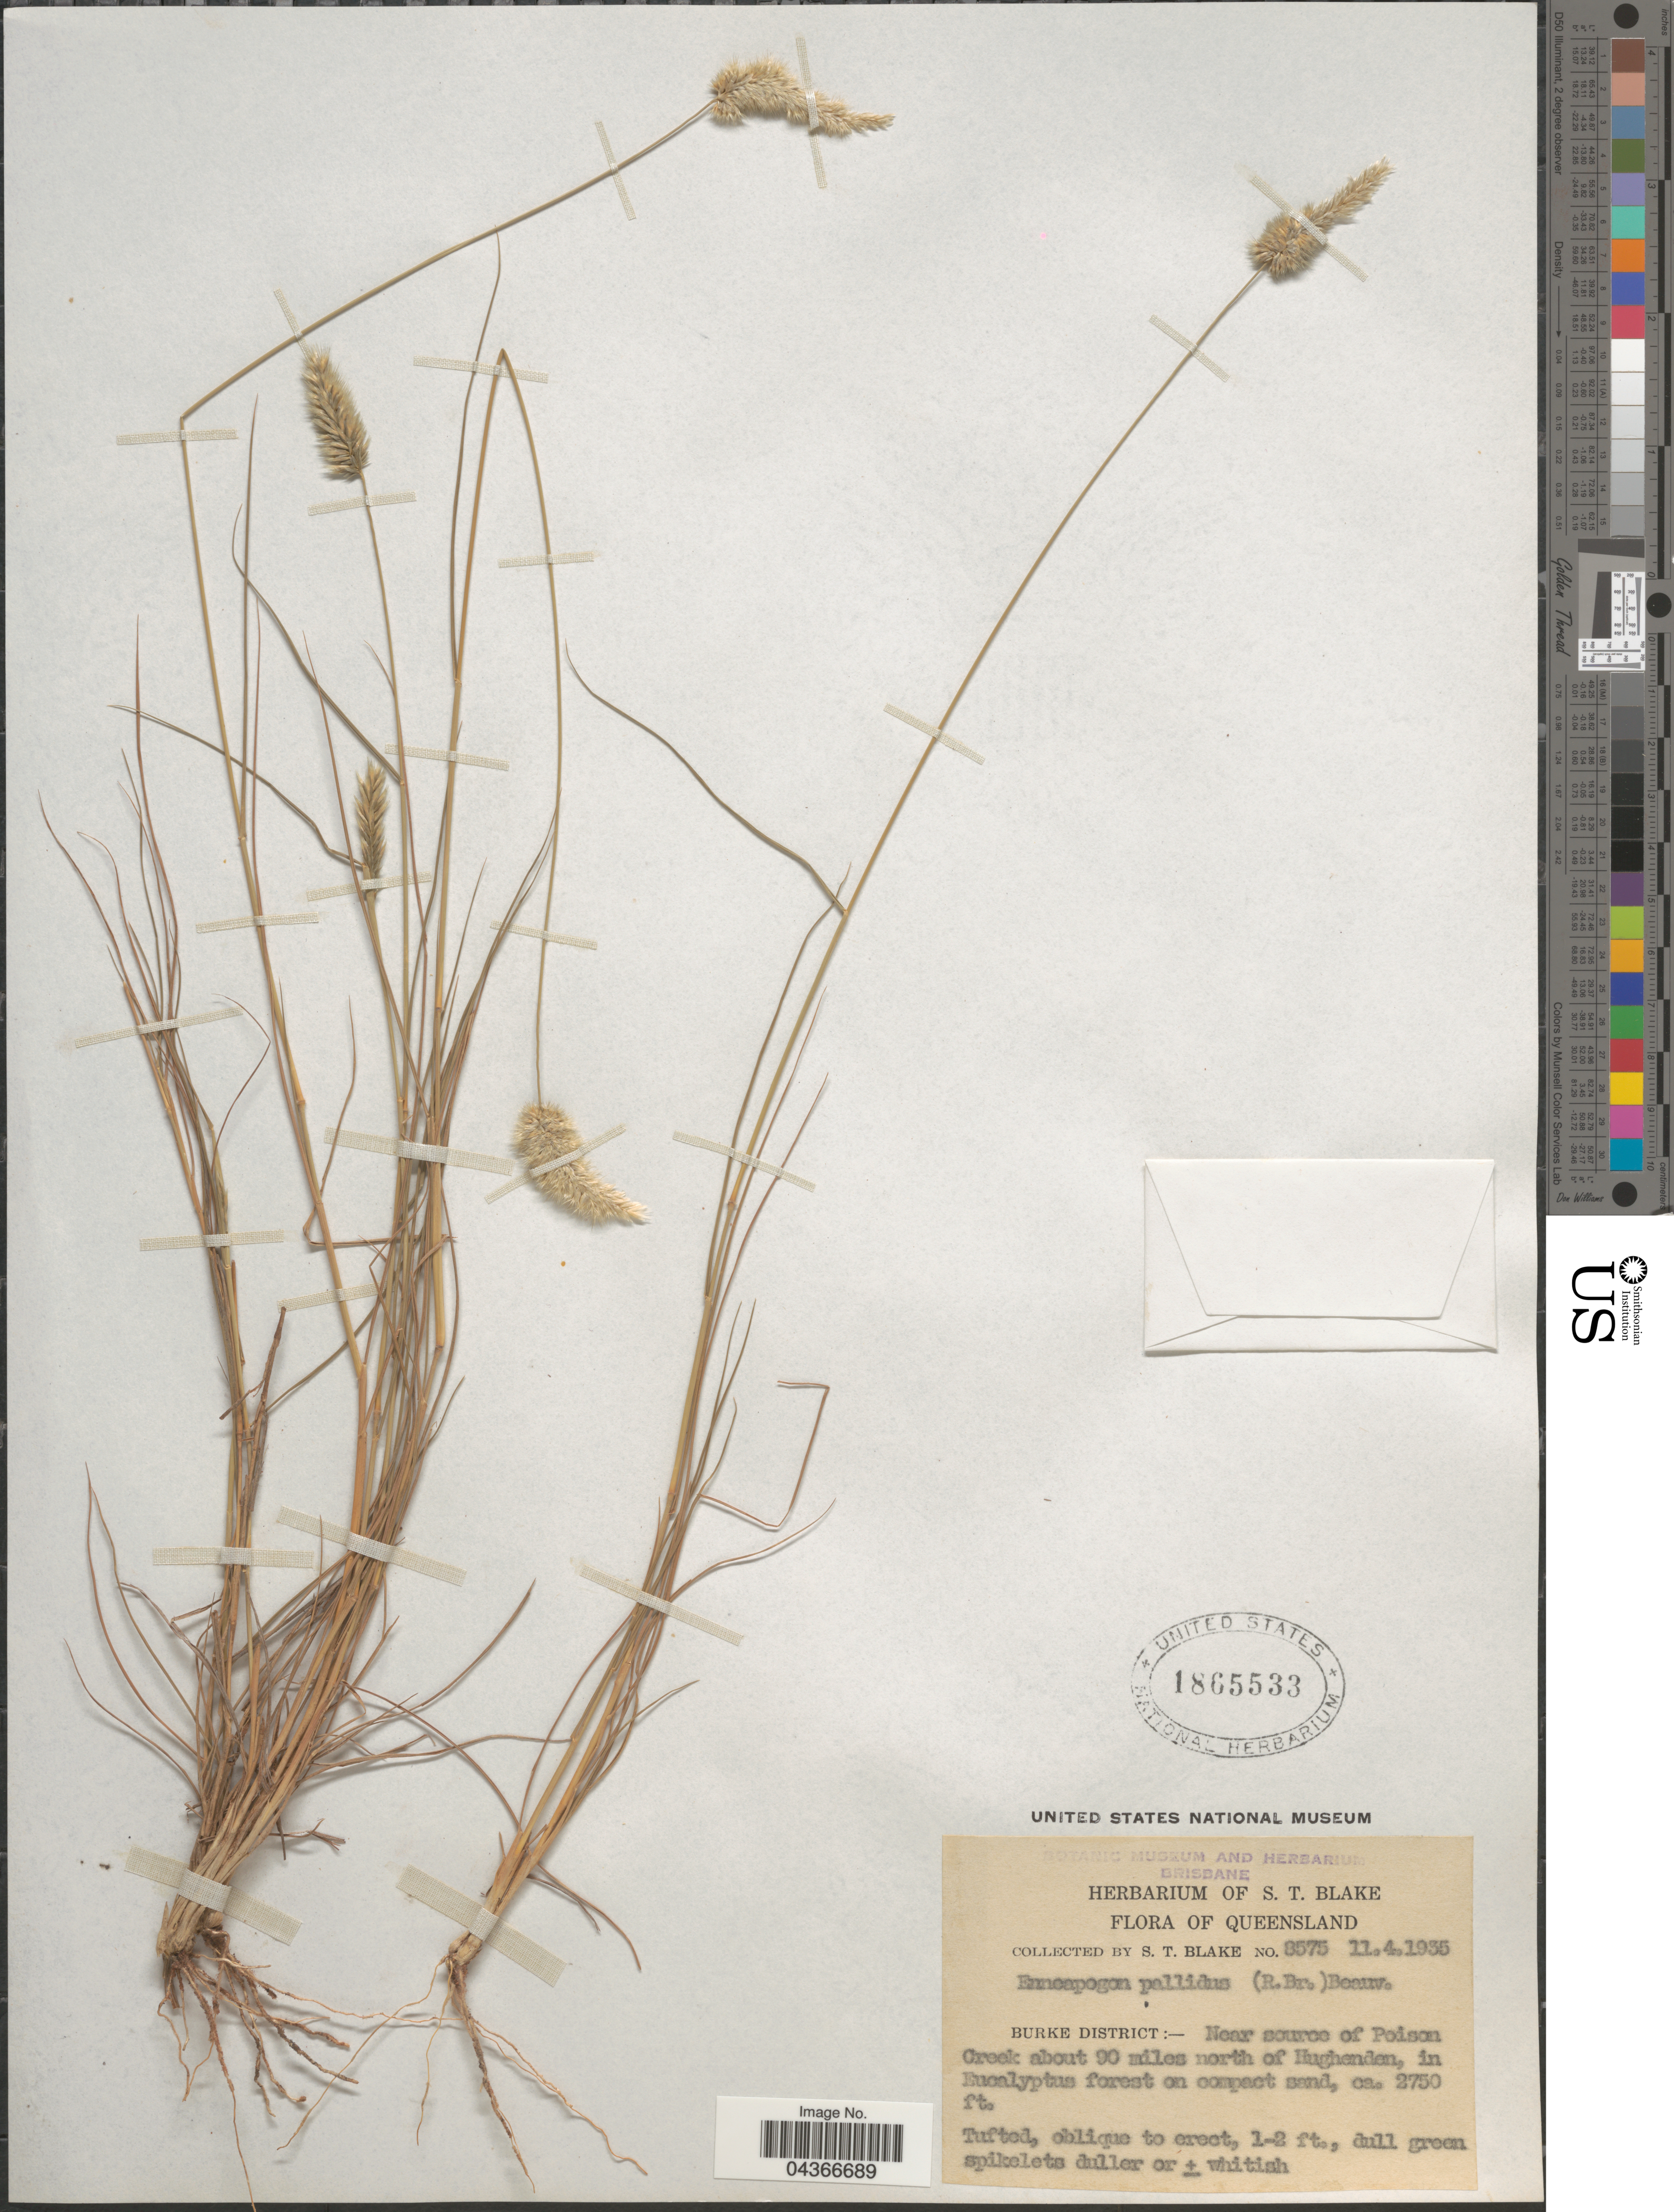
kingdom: Plantae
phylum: Tracheophyta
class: Liliopsida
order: Poales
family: Poaceae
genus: Enneapogon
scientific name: Enneapogon pallidus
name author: (R. Br.) P. Beauv.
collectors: S. T. Blake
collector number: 8575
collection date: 1935-04-11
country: Australia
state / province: Queensland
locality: Burke District:- Near source of Poison Creek about 90 miles north of Hughenden.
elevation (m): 838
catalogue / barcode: US 1865533